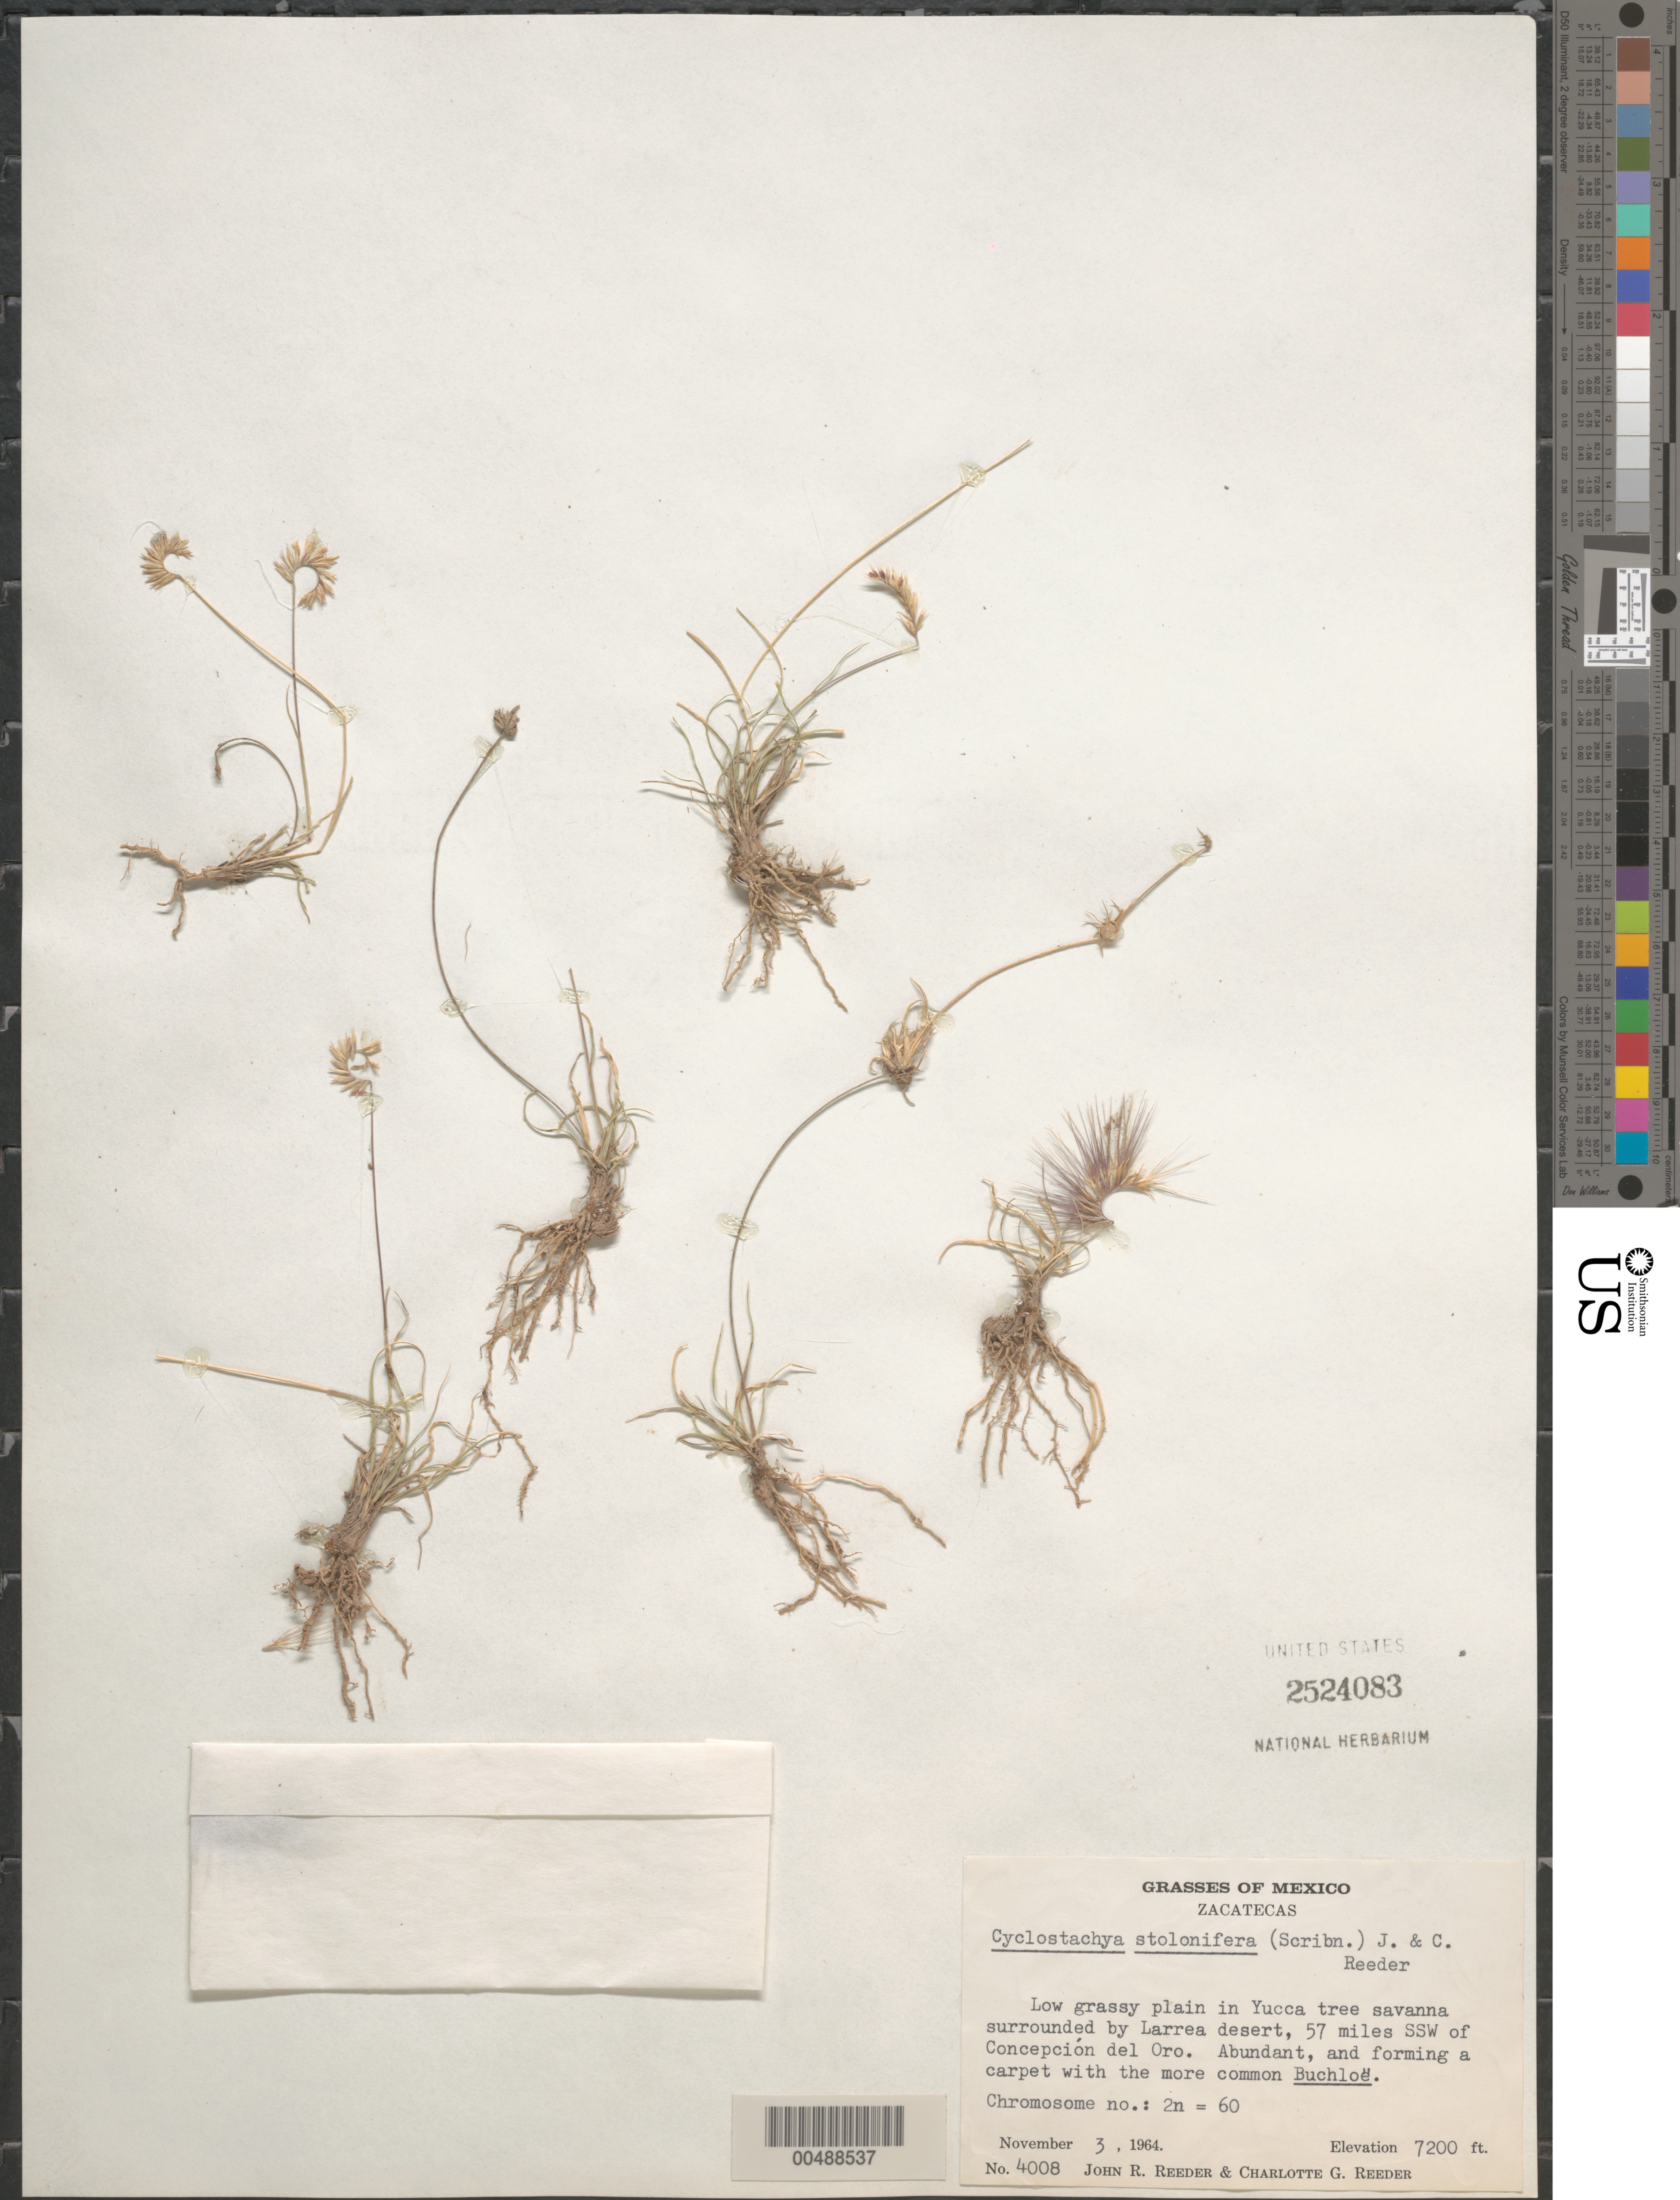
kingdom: Plantae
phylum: Tracheophyta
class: Liliopsida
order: Poales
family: Poaceae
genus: Cyclostachya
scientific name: Cyclostachya stolonifera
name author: (Scribn.) Reeder & C. Reeder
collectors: J. R. Reeder & C. G. Reeder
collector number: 4008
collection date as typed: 3 Nov 1964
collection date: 1964-11-03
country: Mexico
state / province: Zacatecas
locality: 57 mi SSW of Concepci¢n del Oro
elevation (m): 2195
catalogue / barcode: US 2524083